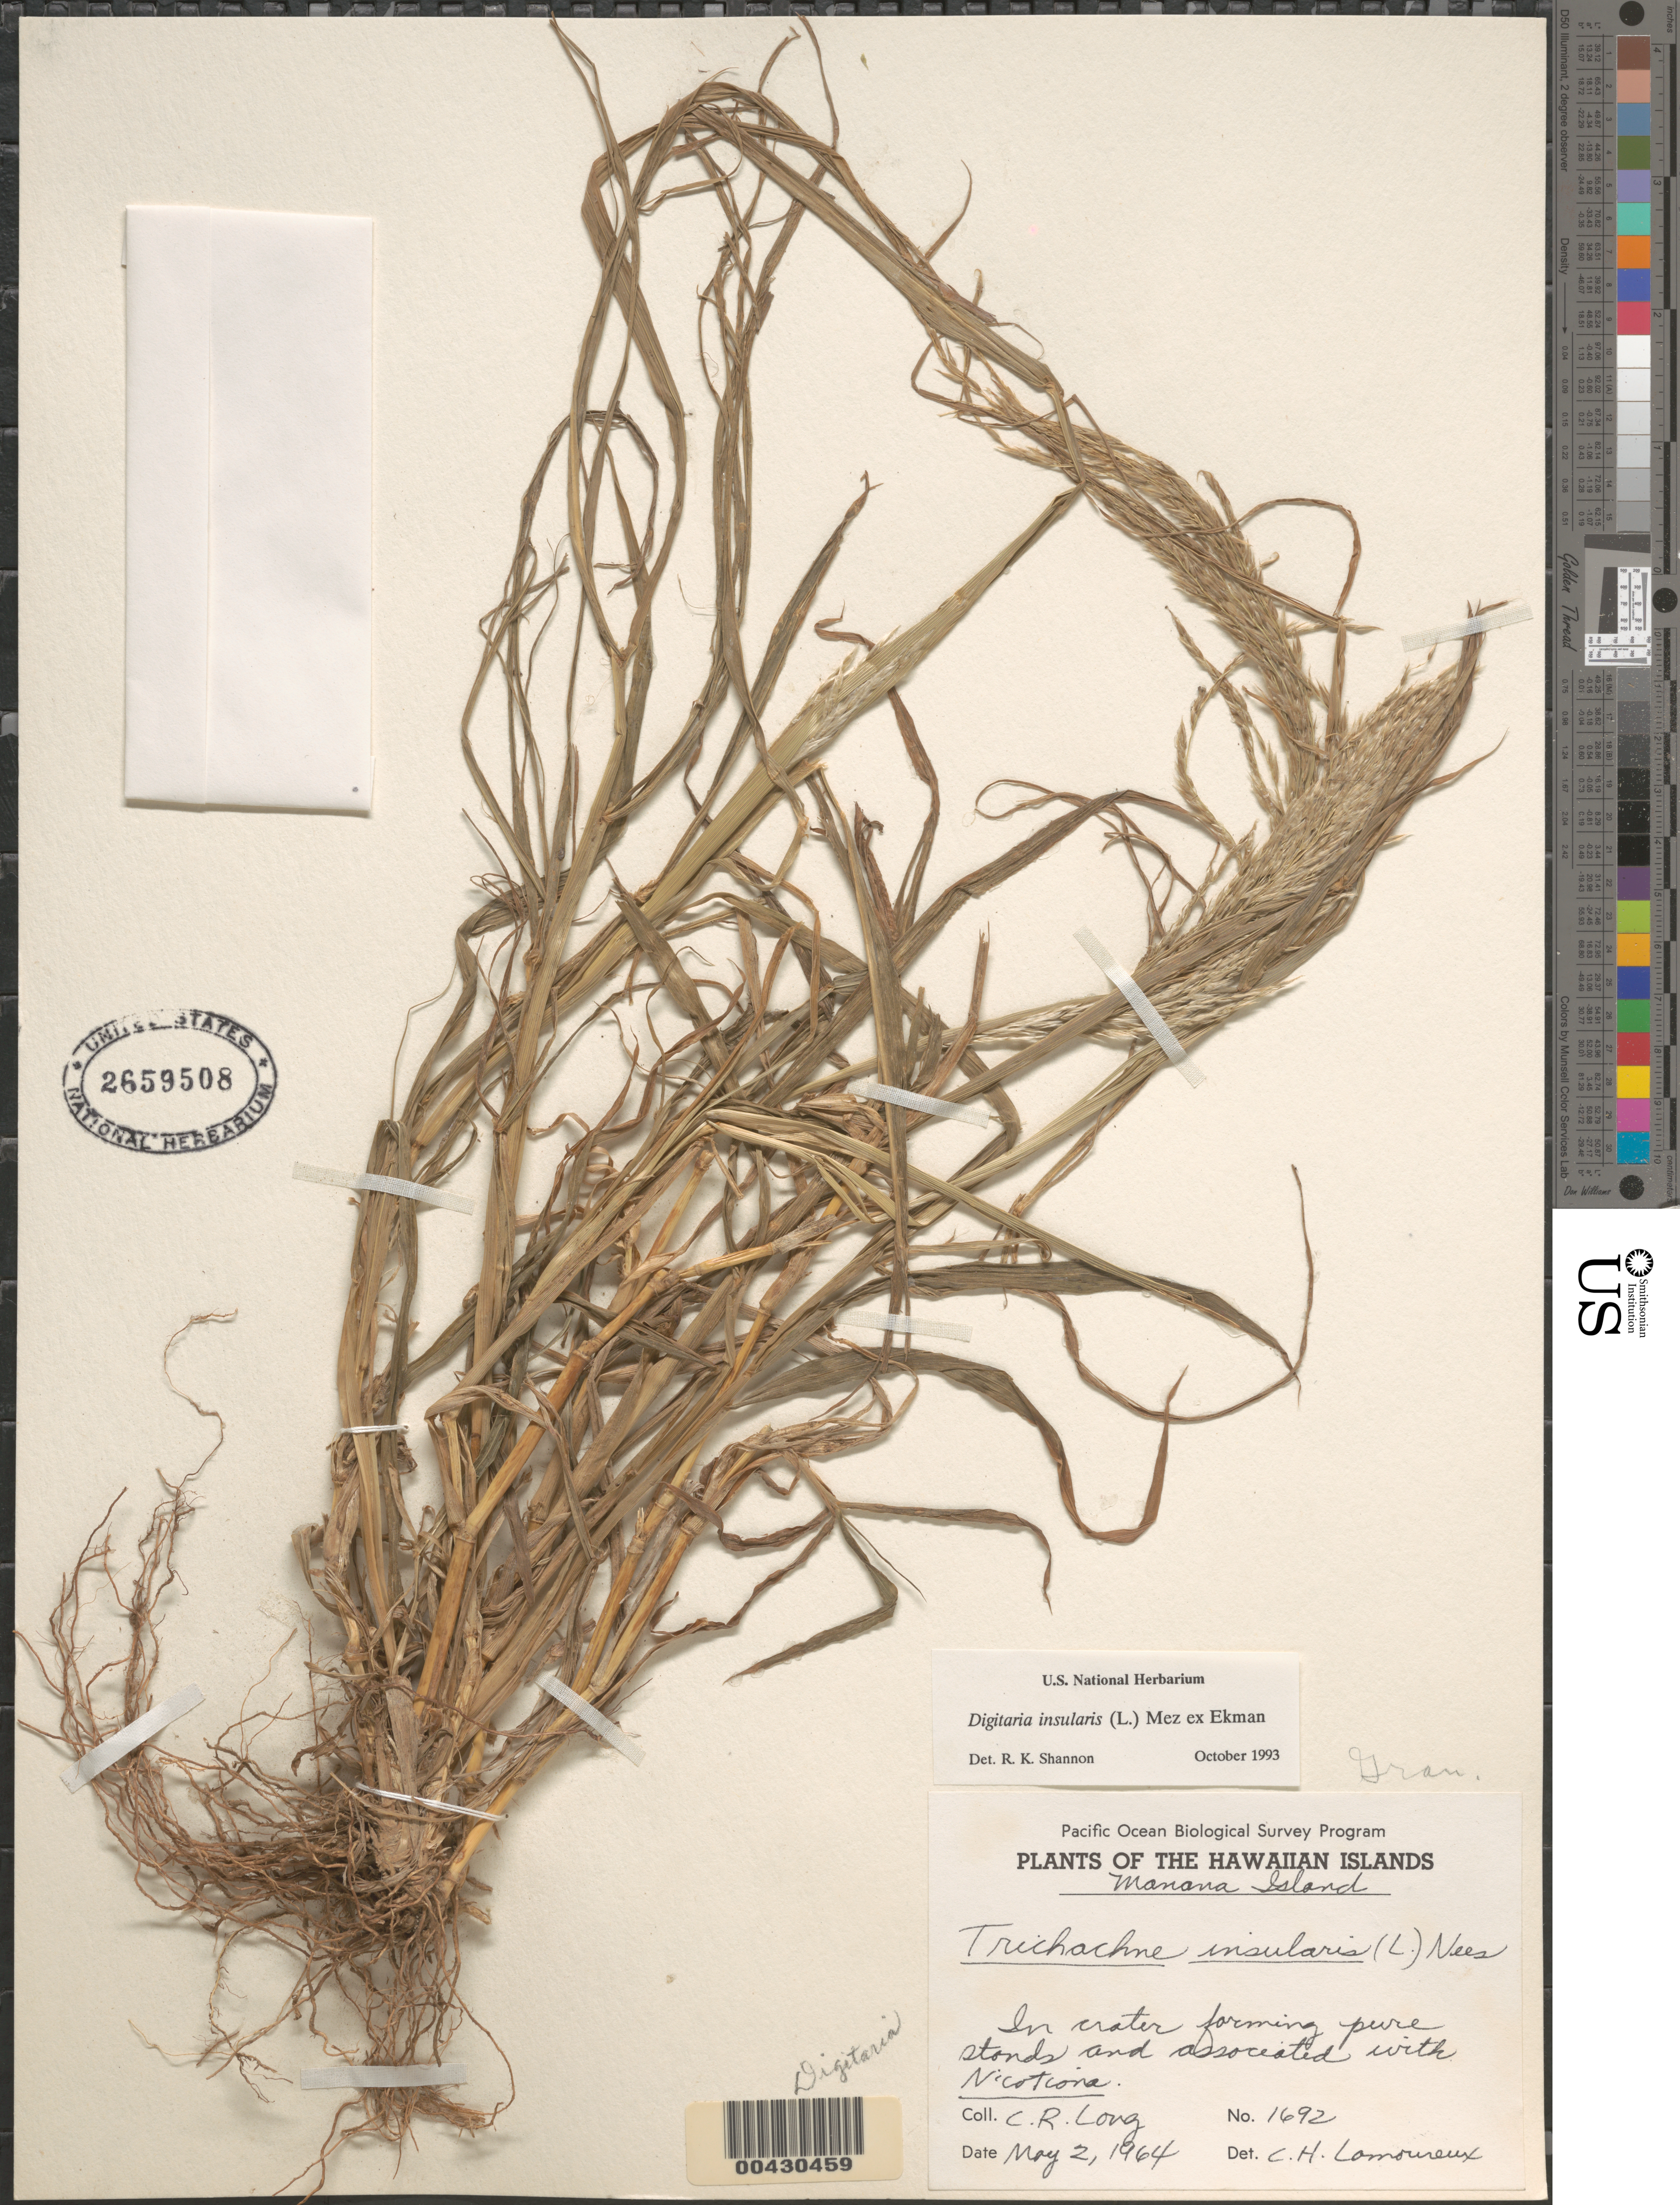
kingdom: Plantae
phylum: Tracheophyta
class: Liliopsida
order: Poales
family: Poaceae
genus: Digitaria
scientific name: Digitaria insularis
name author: (L.) Fedde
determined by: Shannon, R. K., (UNITED STATES)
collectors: C. Long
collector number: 1692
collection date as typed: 2 May 1964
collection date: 1964-05-02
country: United States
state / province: Hawaii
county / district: Honolulu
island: Manana [Rabbit]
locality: In crater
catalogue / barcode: US 2659508